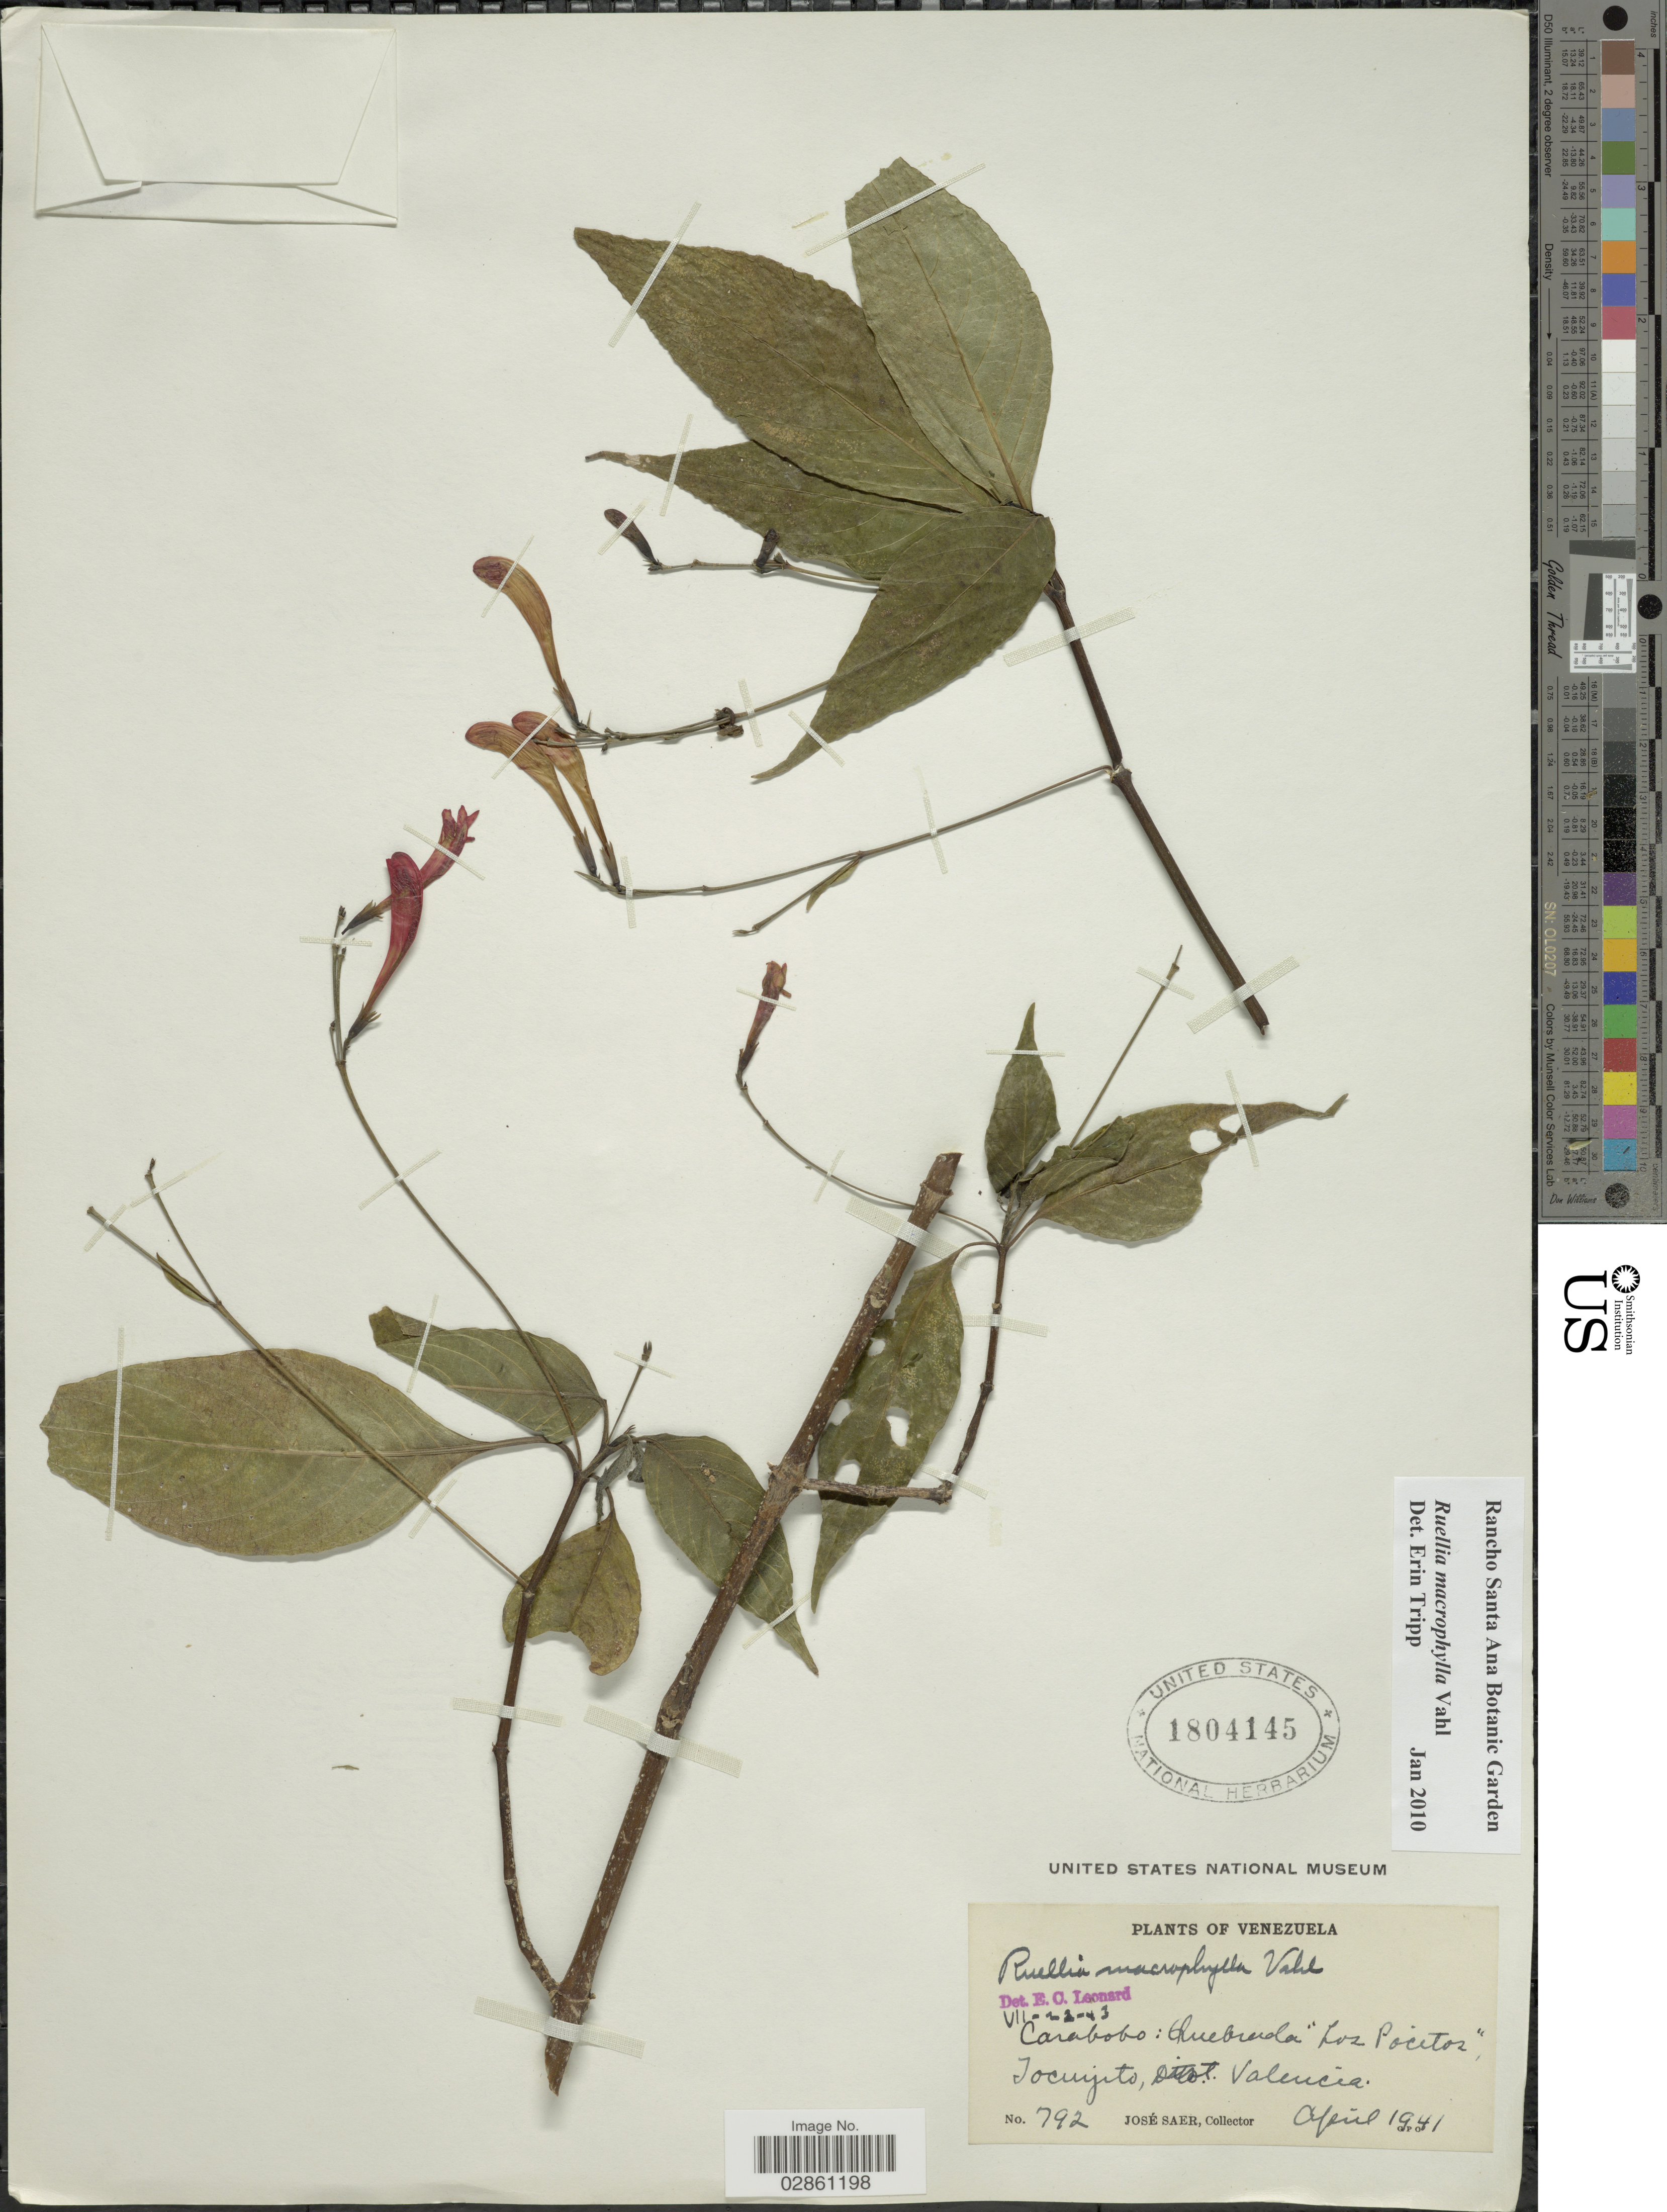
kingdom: Plantae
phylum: Tracheophyta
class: Magnoliopsida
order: Lamiales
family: Acanthaceae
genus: Ruellia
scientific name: Ruellia macrophylla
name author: Vahl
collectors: J. Saer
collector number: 792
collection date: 1941-04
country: Venezuela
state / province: Carabobo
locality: Quebrada "Los Pocitos", Tocuyito, Dist. Valencia.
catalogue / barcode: US 1804145